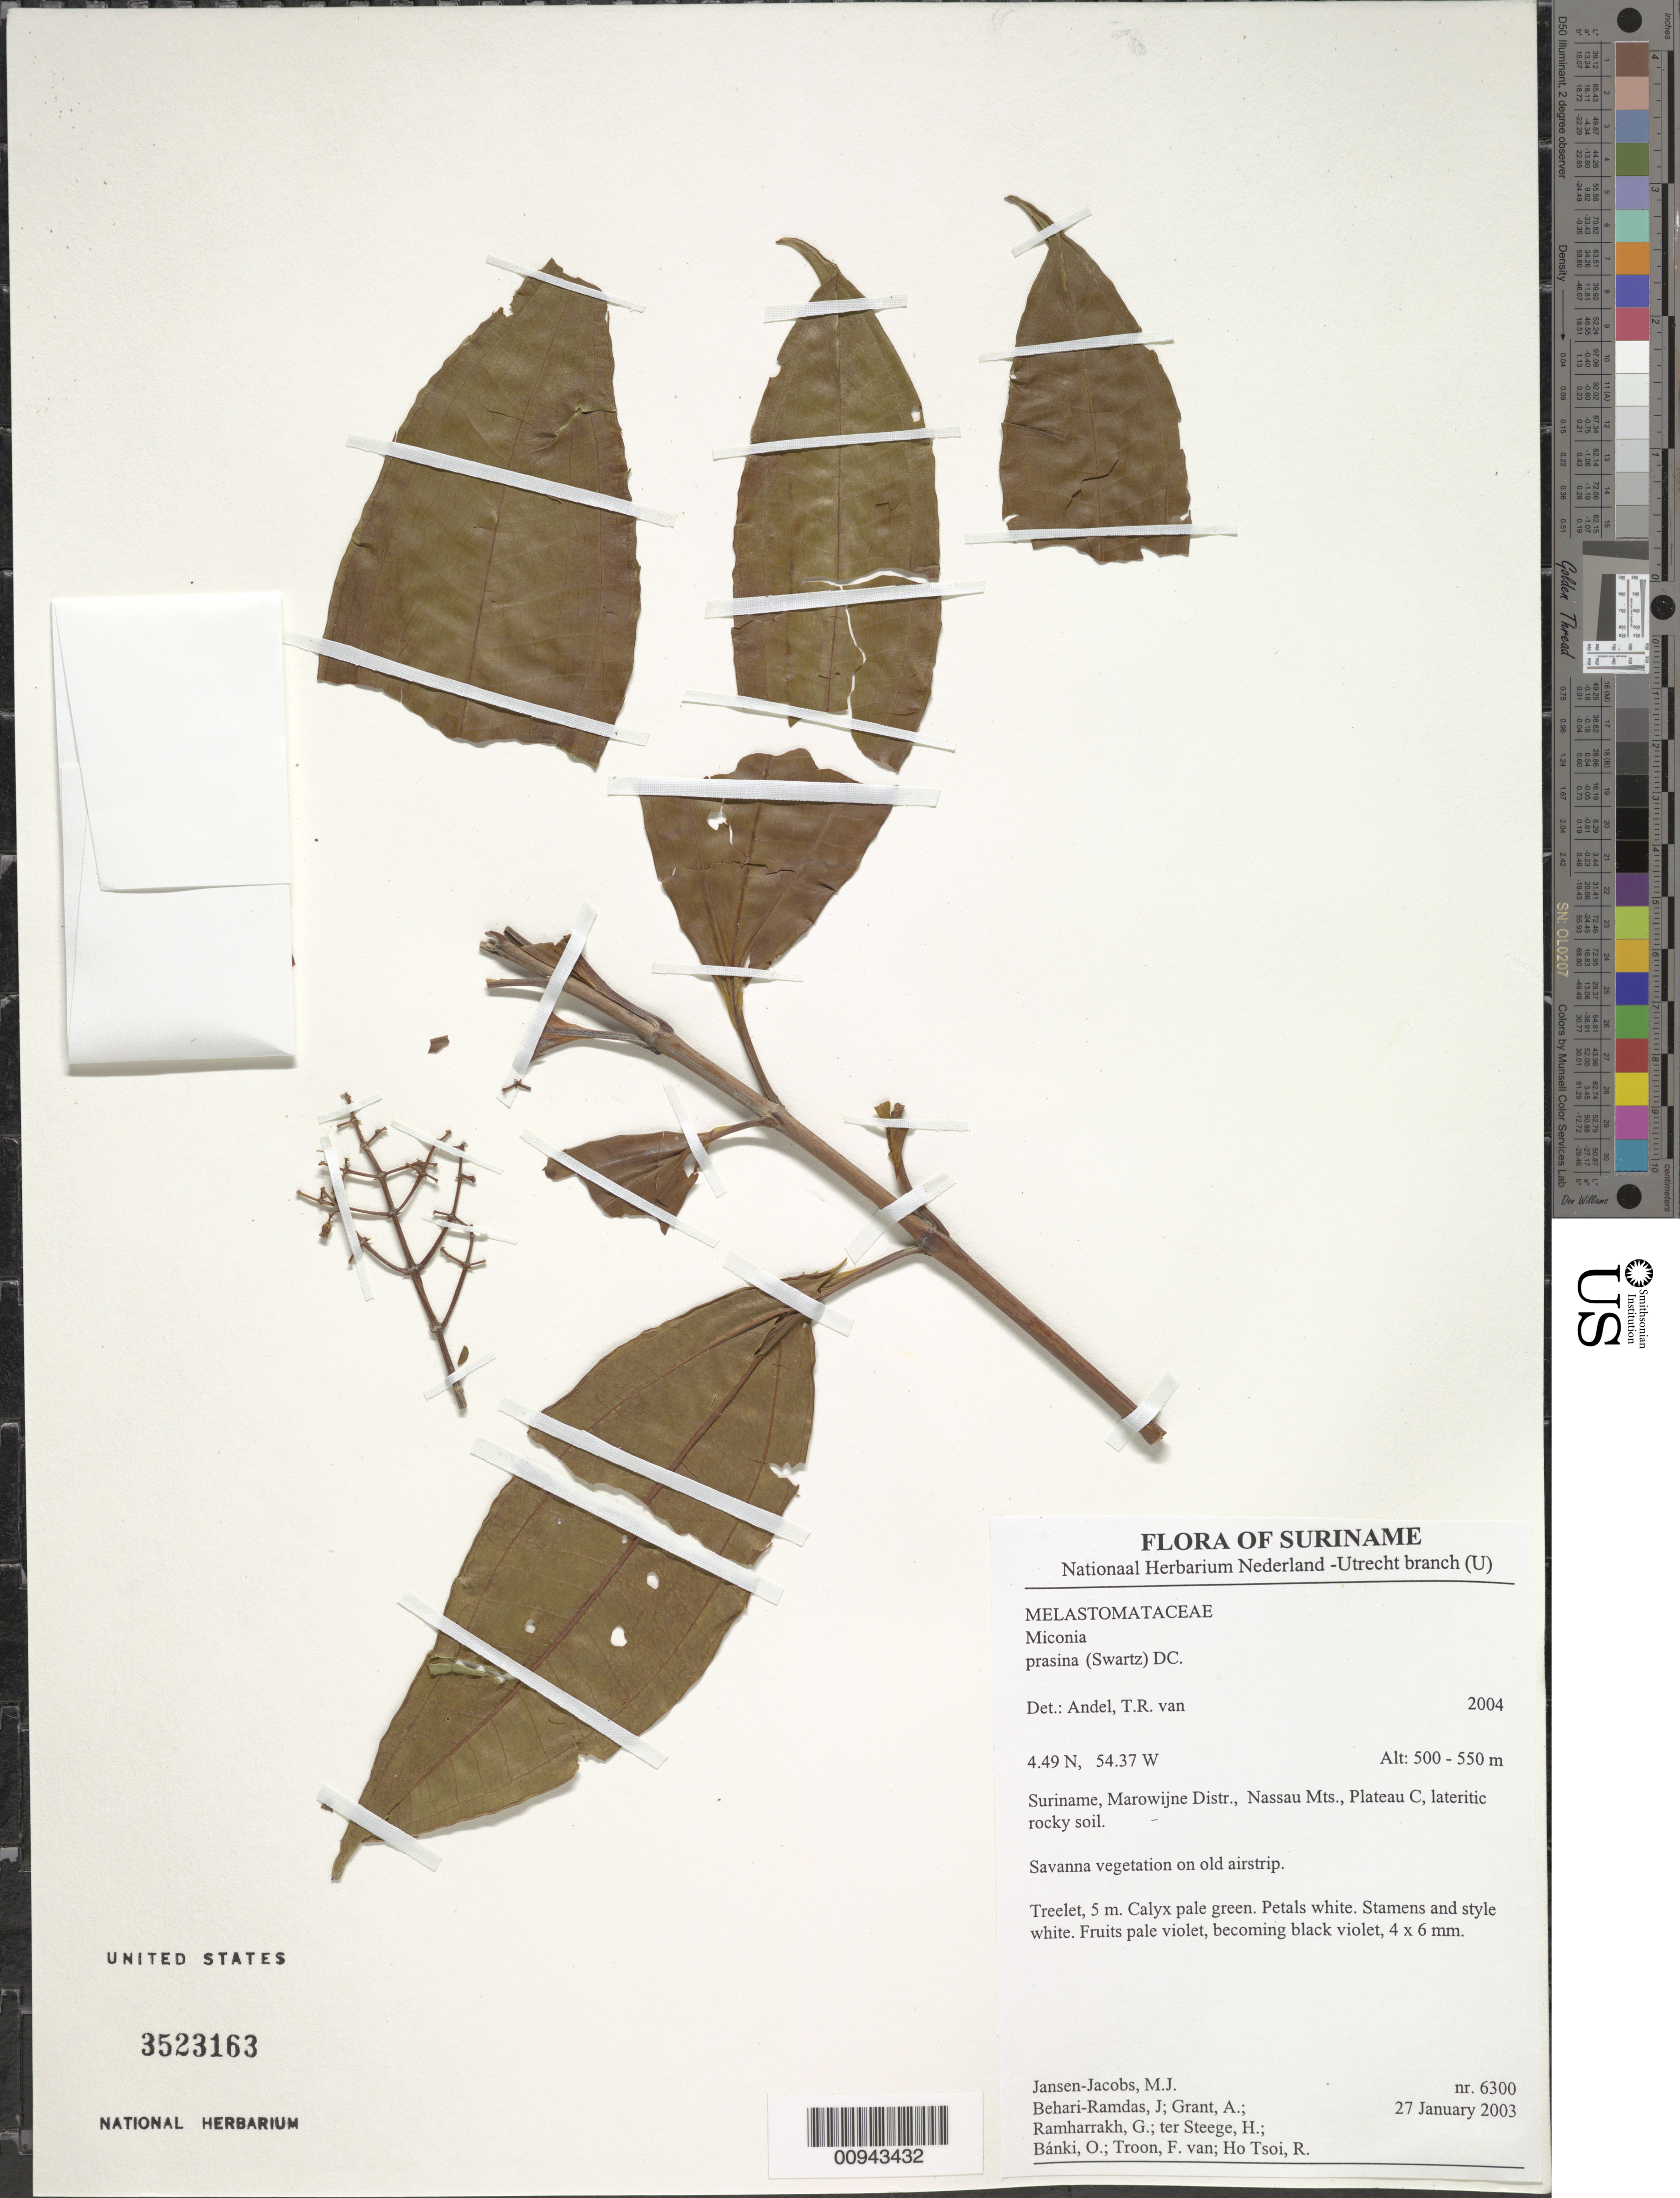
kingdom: Plantae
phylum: Tracheophyta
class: Magnoliopsida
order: Myrtales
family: Melastomataceae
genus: Miconia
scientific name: Miconia prasina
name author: (Sw.) DC.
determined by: Andel, Tinde R. van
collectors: M. J. Jansen-Jacobs, J. Behari-Ramdas, A. Grant, G. Ramharrakh, H. ter Steege, O. Bánki, F. Van Troon & R. Ho Tsoi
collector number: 6300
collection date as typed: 27-Jan-03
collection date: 2003-01-27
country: Suriname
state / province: Marowijne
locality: Nassau Mts., Plateau C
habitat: Lateritic rocky soil. Savanna vegetation on old airstrip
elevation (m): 500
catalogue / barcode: US 3523163